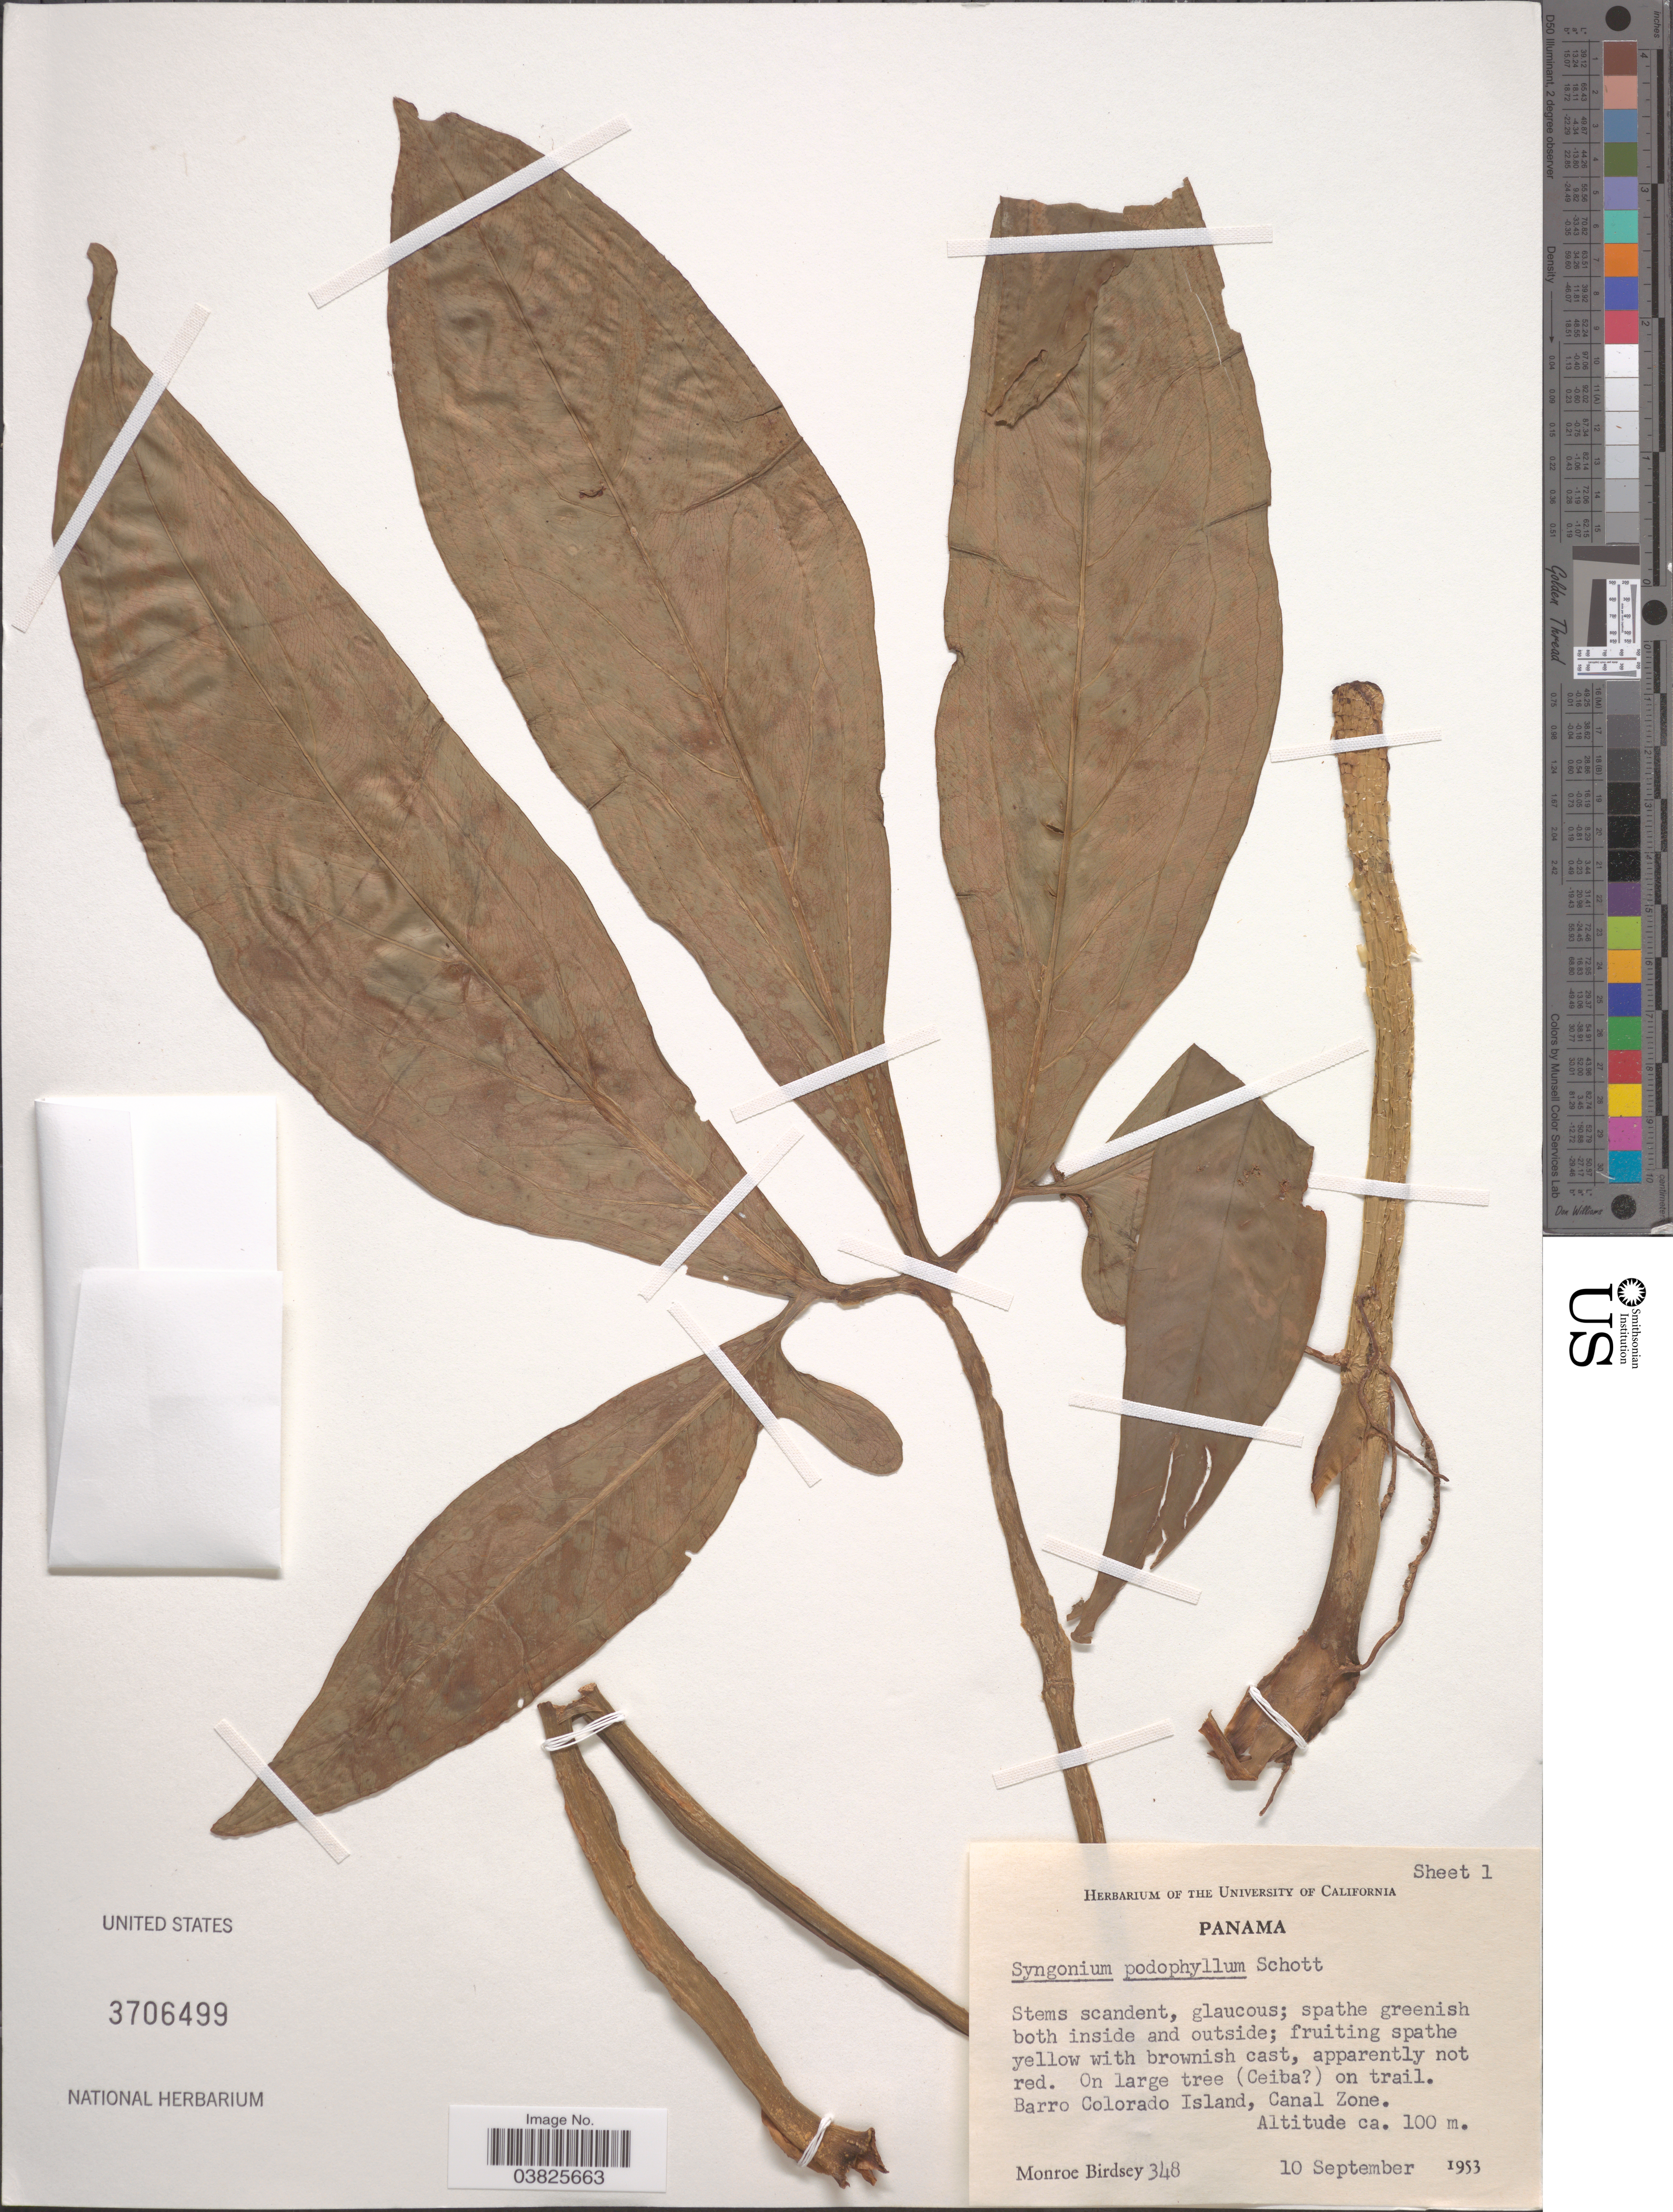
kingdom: Plantae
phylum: Tracheophyta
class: Liliopsida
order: Alismatales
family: Araceae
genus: Syngonium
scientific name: Syngonium podophyllum 'Lemon-Lime'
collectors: M. Birdsey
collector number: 348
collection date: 1953-09-10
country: Panama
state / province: Panamá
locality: (Ceiba [unsure placement]) on trail. Barro Colorado Island, Canal Zone.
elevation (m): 100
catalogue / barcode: US 3706499